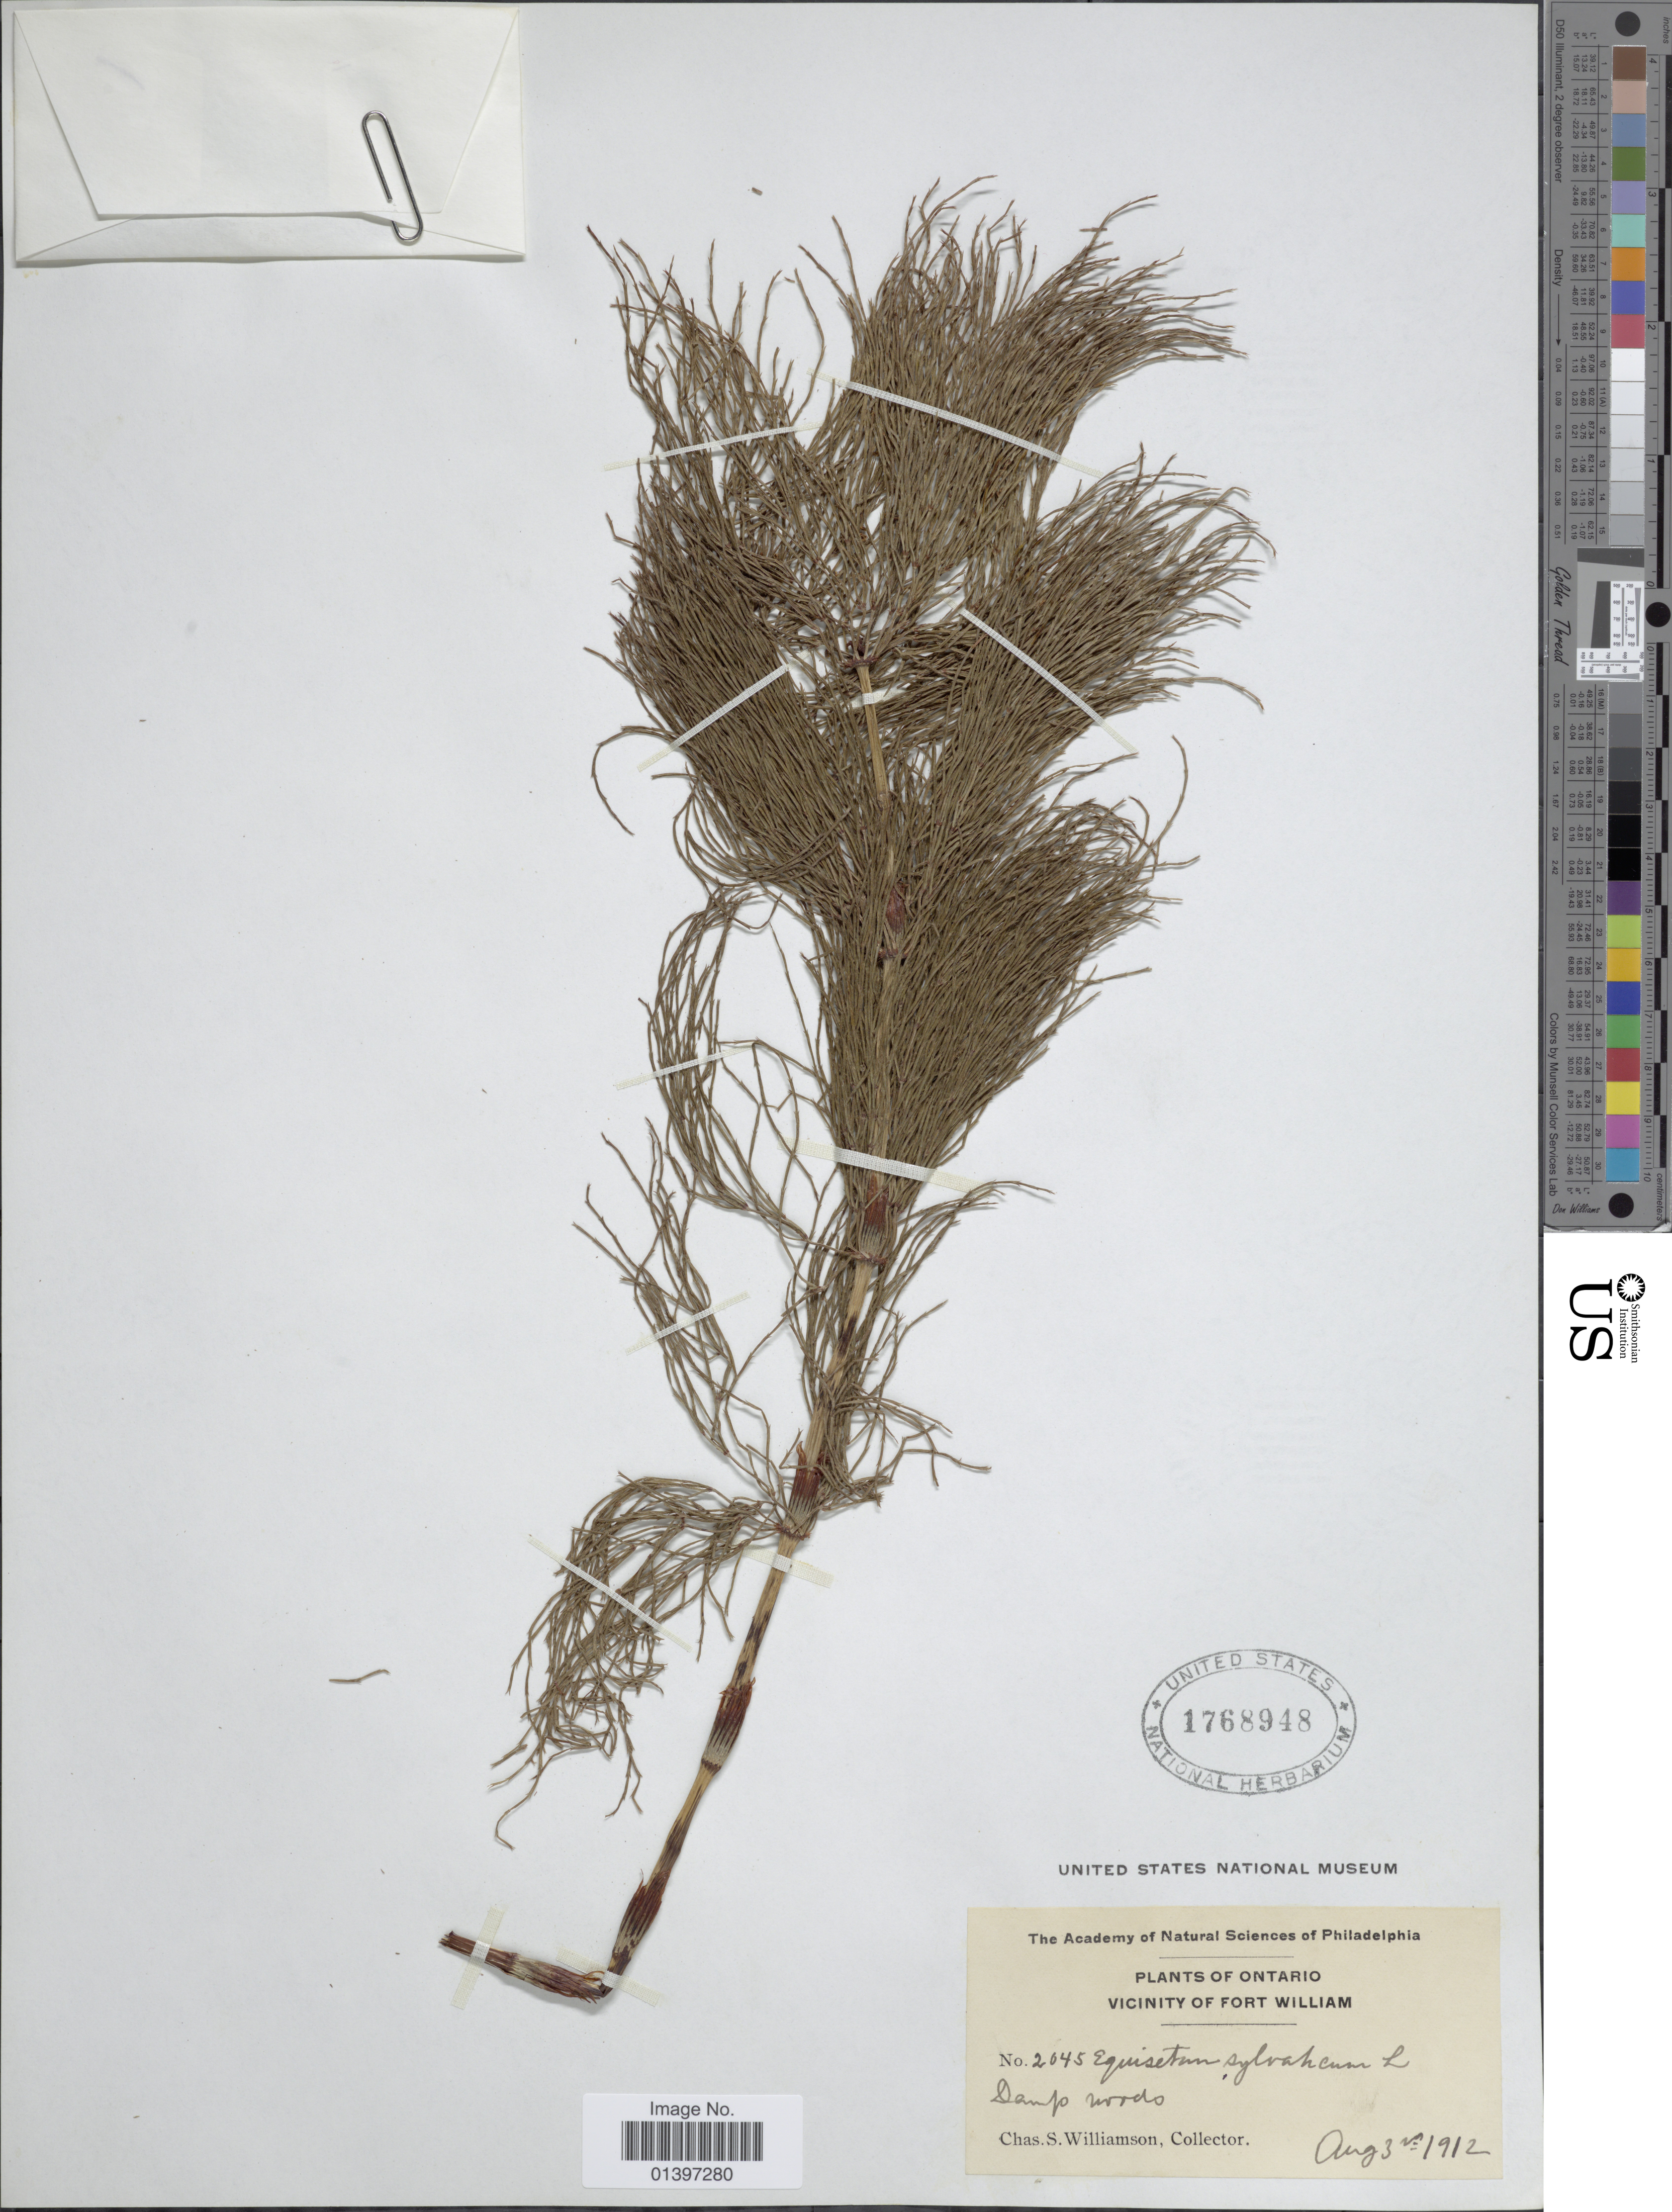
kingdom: Plantae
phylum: Tracheophyta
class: Polypodiopsida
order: Equisetales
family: Equisetaceae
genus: Equisetum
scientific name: Equisetum sylvaticum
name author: L.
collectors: C. Williamson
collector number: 2045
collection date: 1912-08-03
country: Canada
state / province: Ontario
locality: Vicinity of Fort William, Damp woods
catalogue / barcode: US 1768948